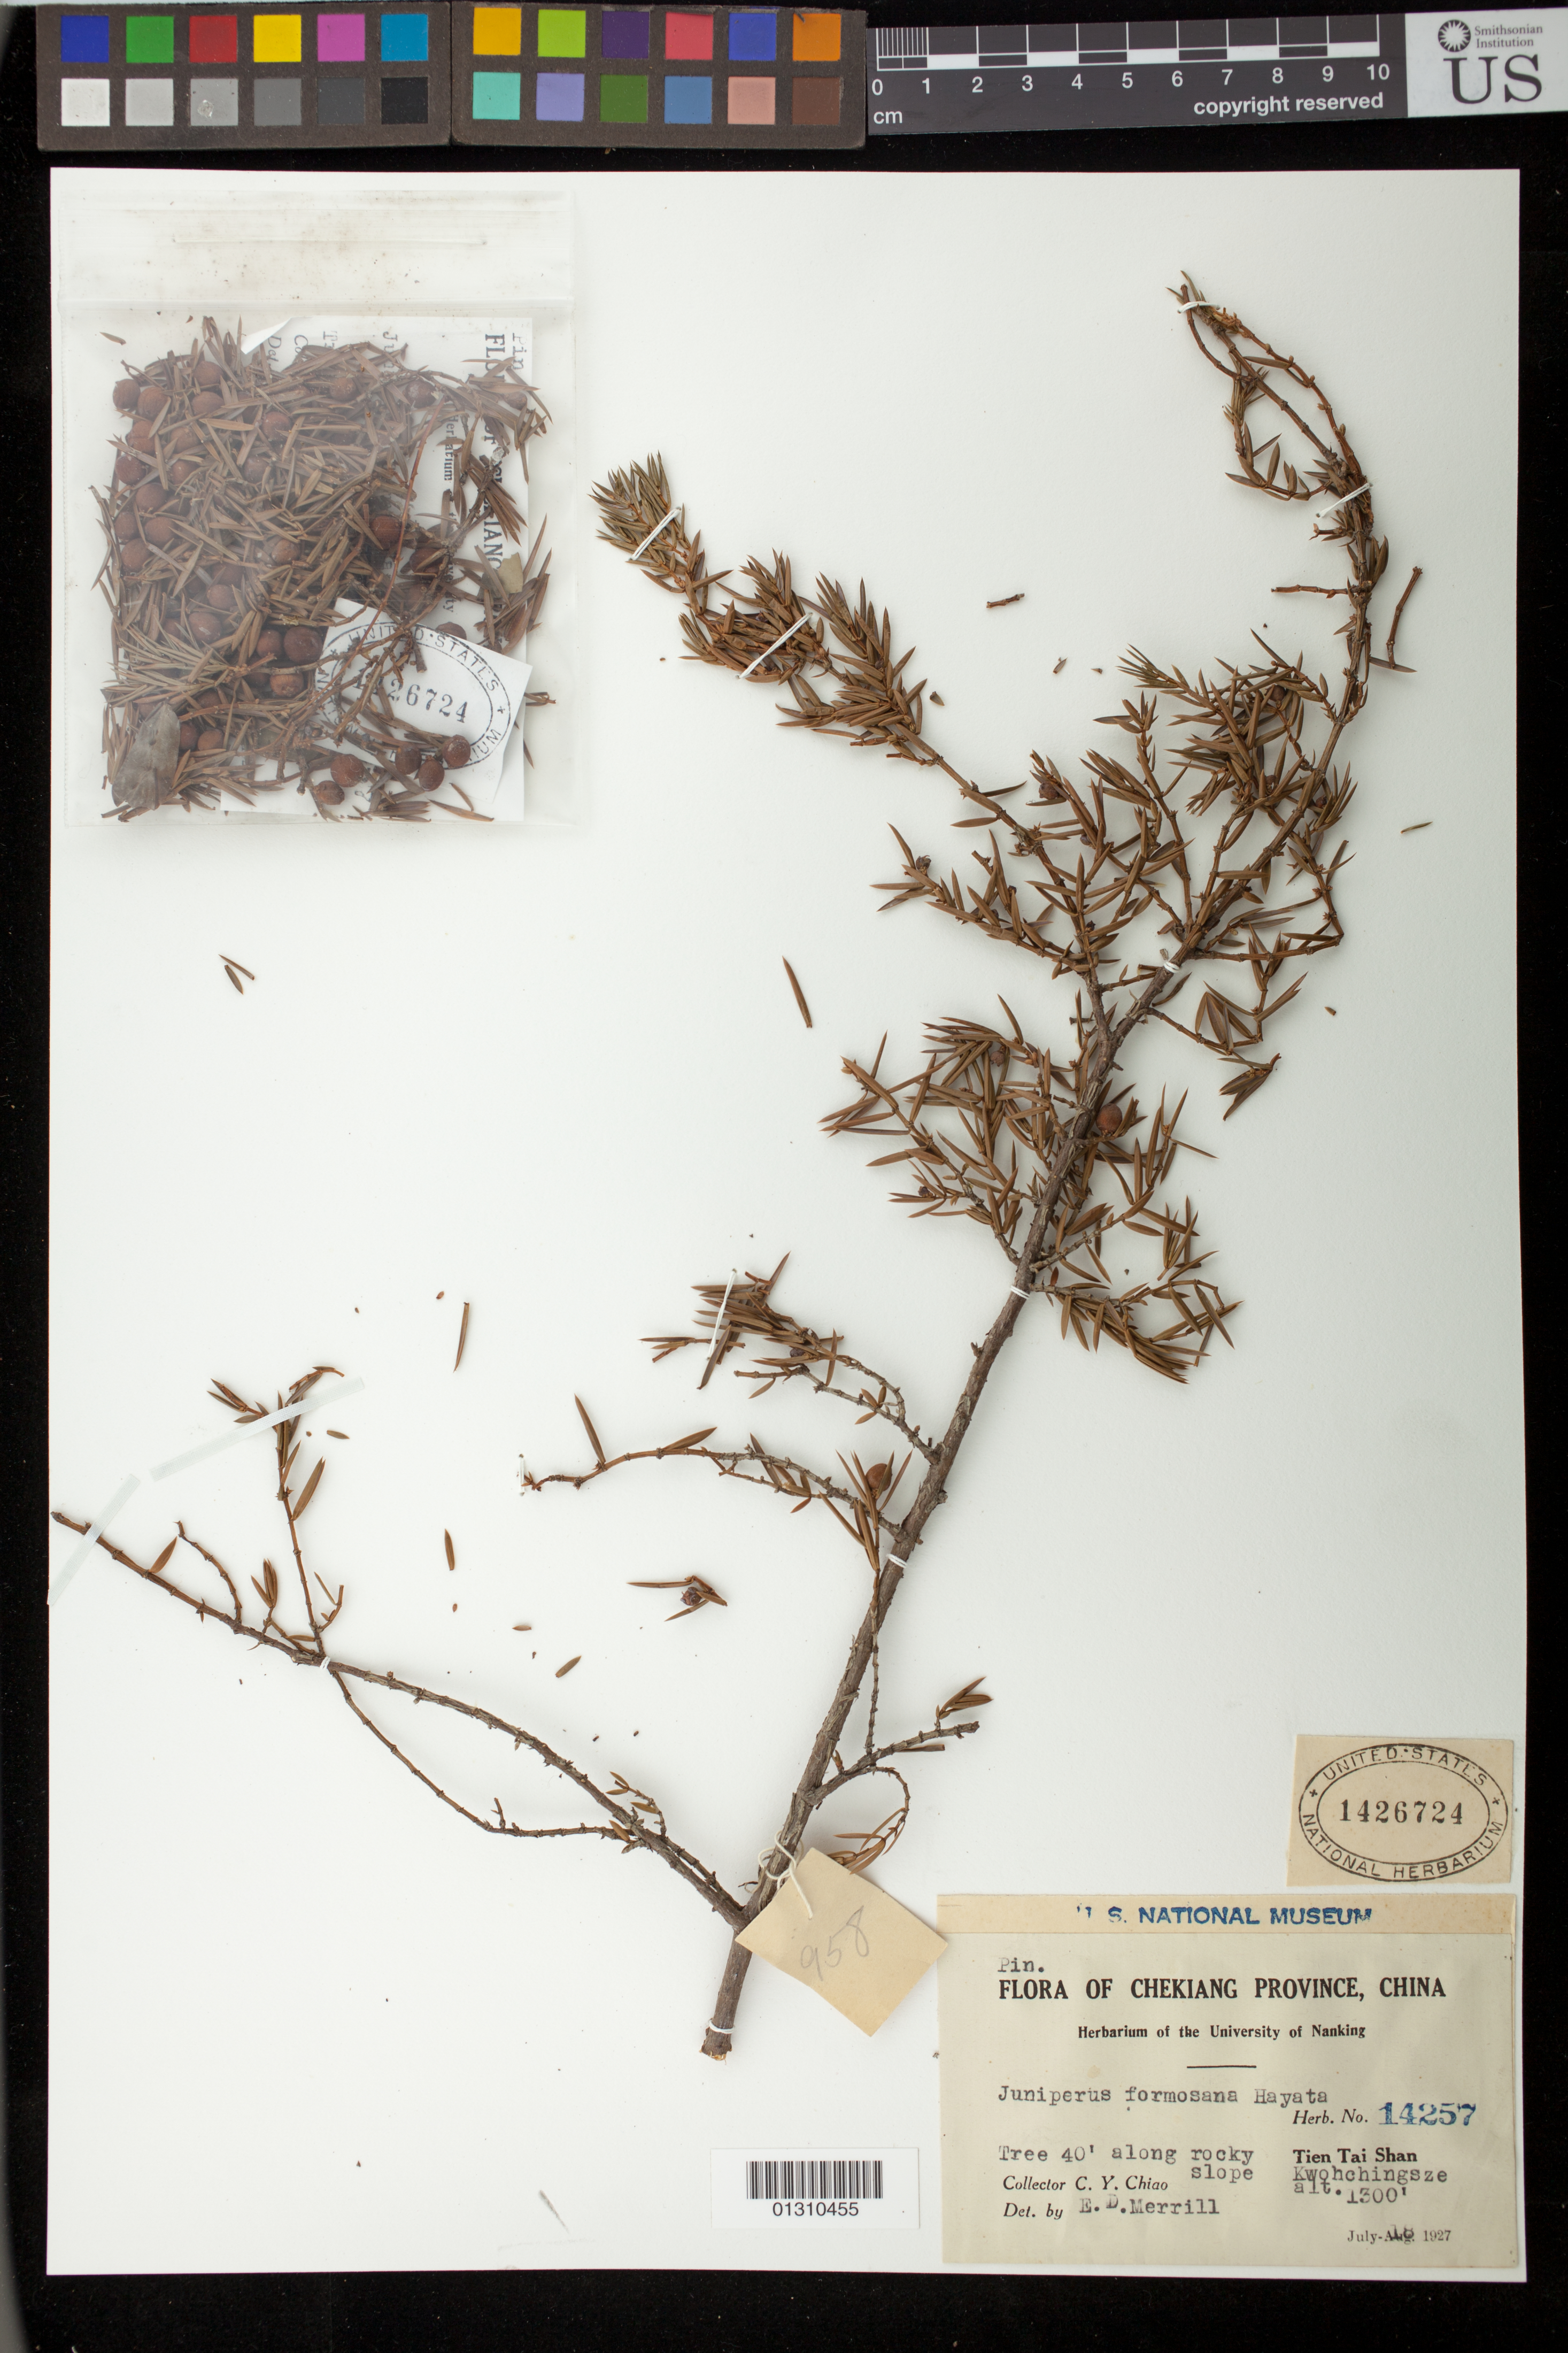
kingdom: Plantae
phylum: Tracheophyta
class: Pinopsida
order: Pinales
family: Cupressaceae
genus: Juniperus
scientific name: Juniperus formosana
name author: Hayata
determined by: Merrill, Elmer D.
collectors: C. Y. Chiao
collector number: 14257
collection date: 1927-07-18/1927-08-18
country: China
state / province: Zhejiang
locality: Chekiang Province, Tien Tai Shan, Kwohchingsze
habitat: rocky slope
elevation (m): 396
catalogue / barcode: US 1426724